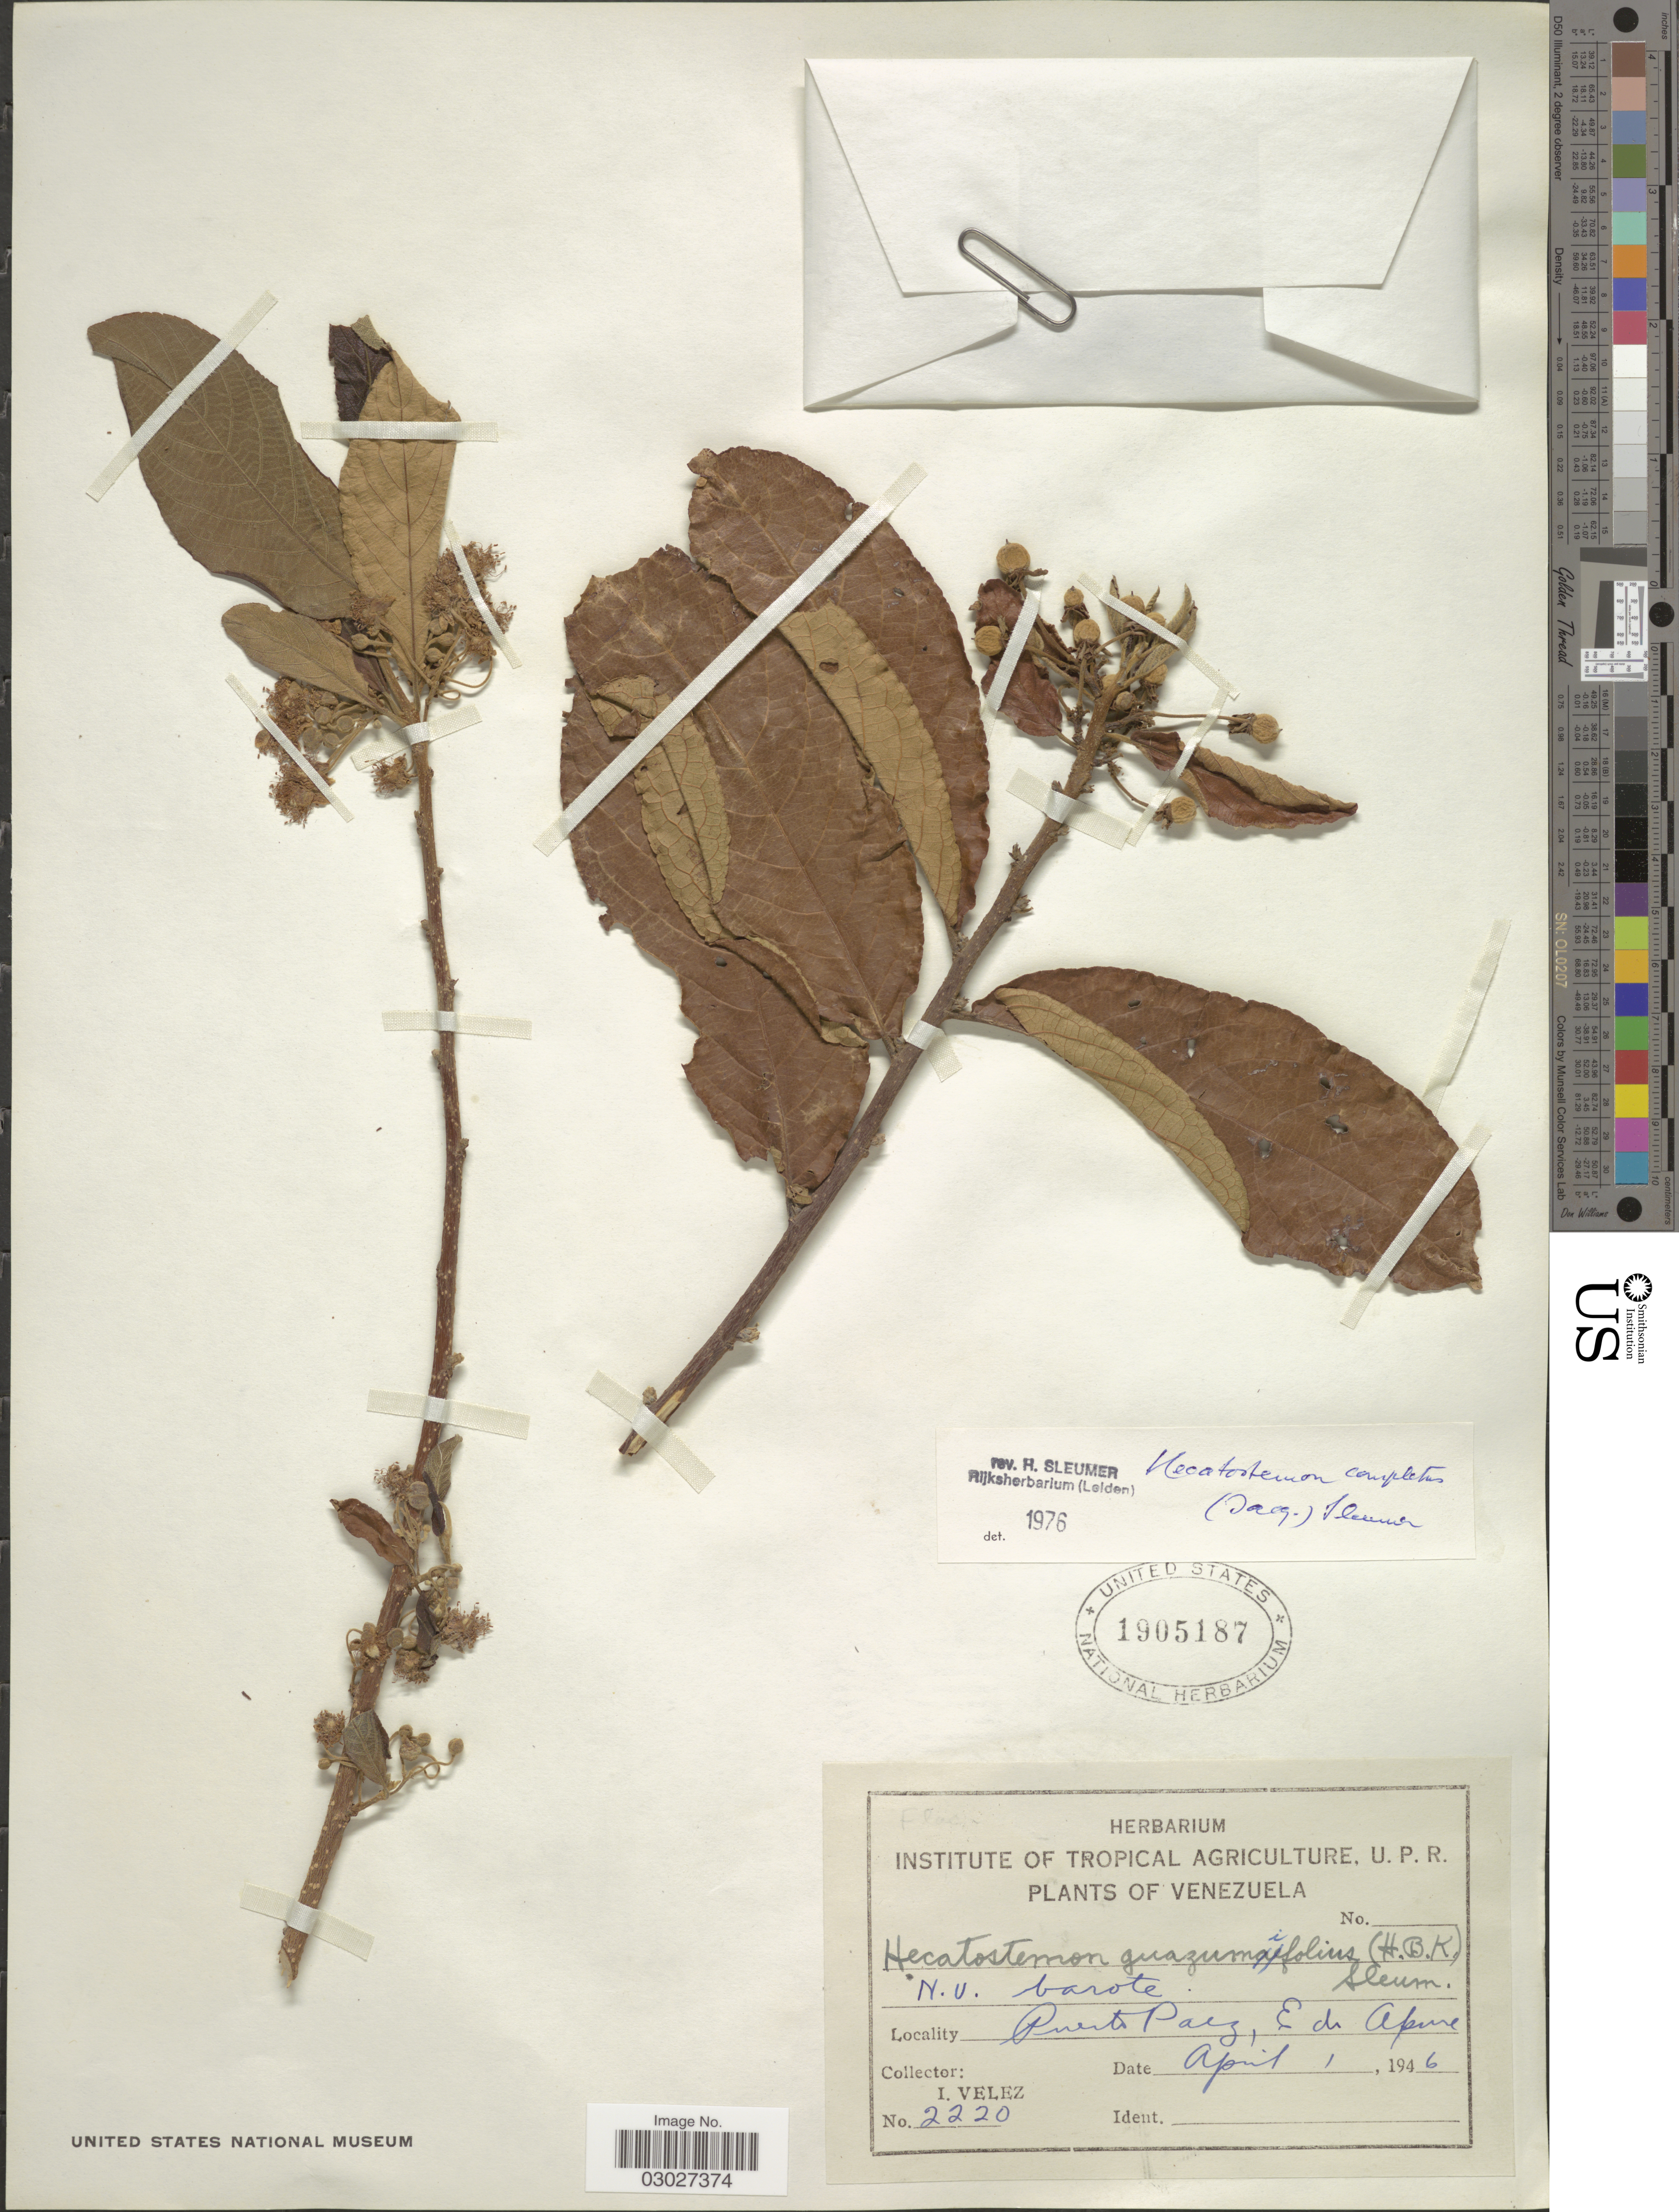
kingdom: Plantae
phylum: Tracheophyta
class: Magnoliopsida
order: Malpighiales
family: Salicaceae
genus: Casearia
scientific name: Casearia completa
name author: (Jacq.) T. Samar. & M.H. Alford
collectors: I. Velez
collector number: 2220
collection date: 1946-04-01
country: Venezuela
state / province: Apure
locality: Puerto Paez.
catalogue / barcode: US 1905187